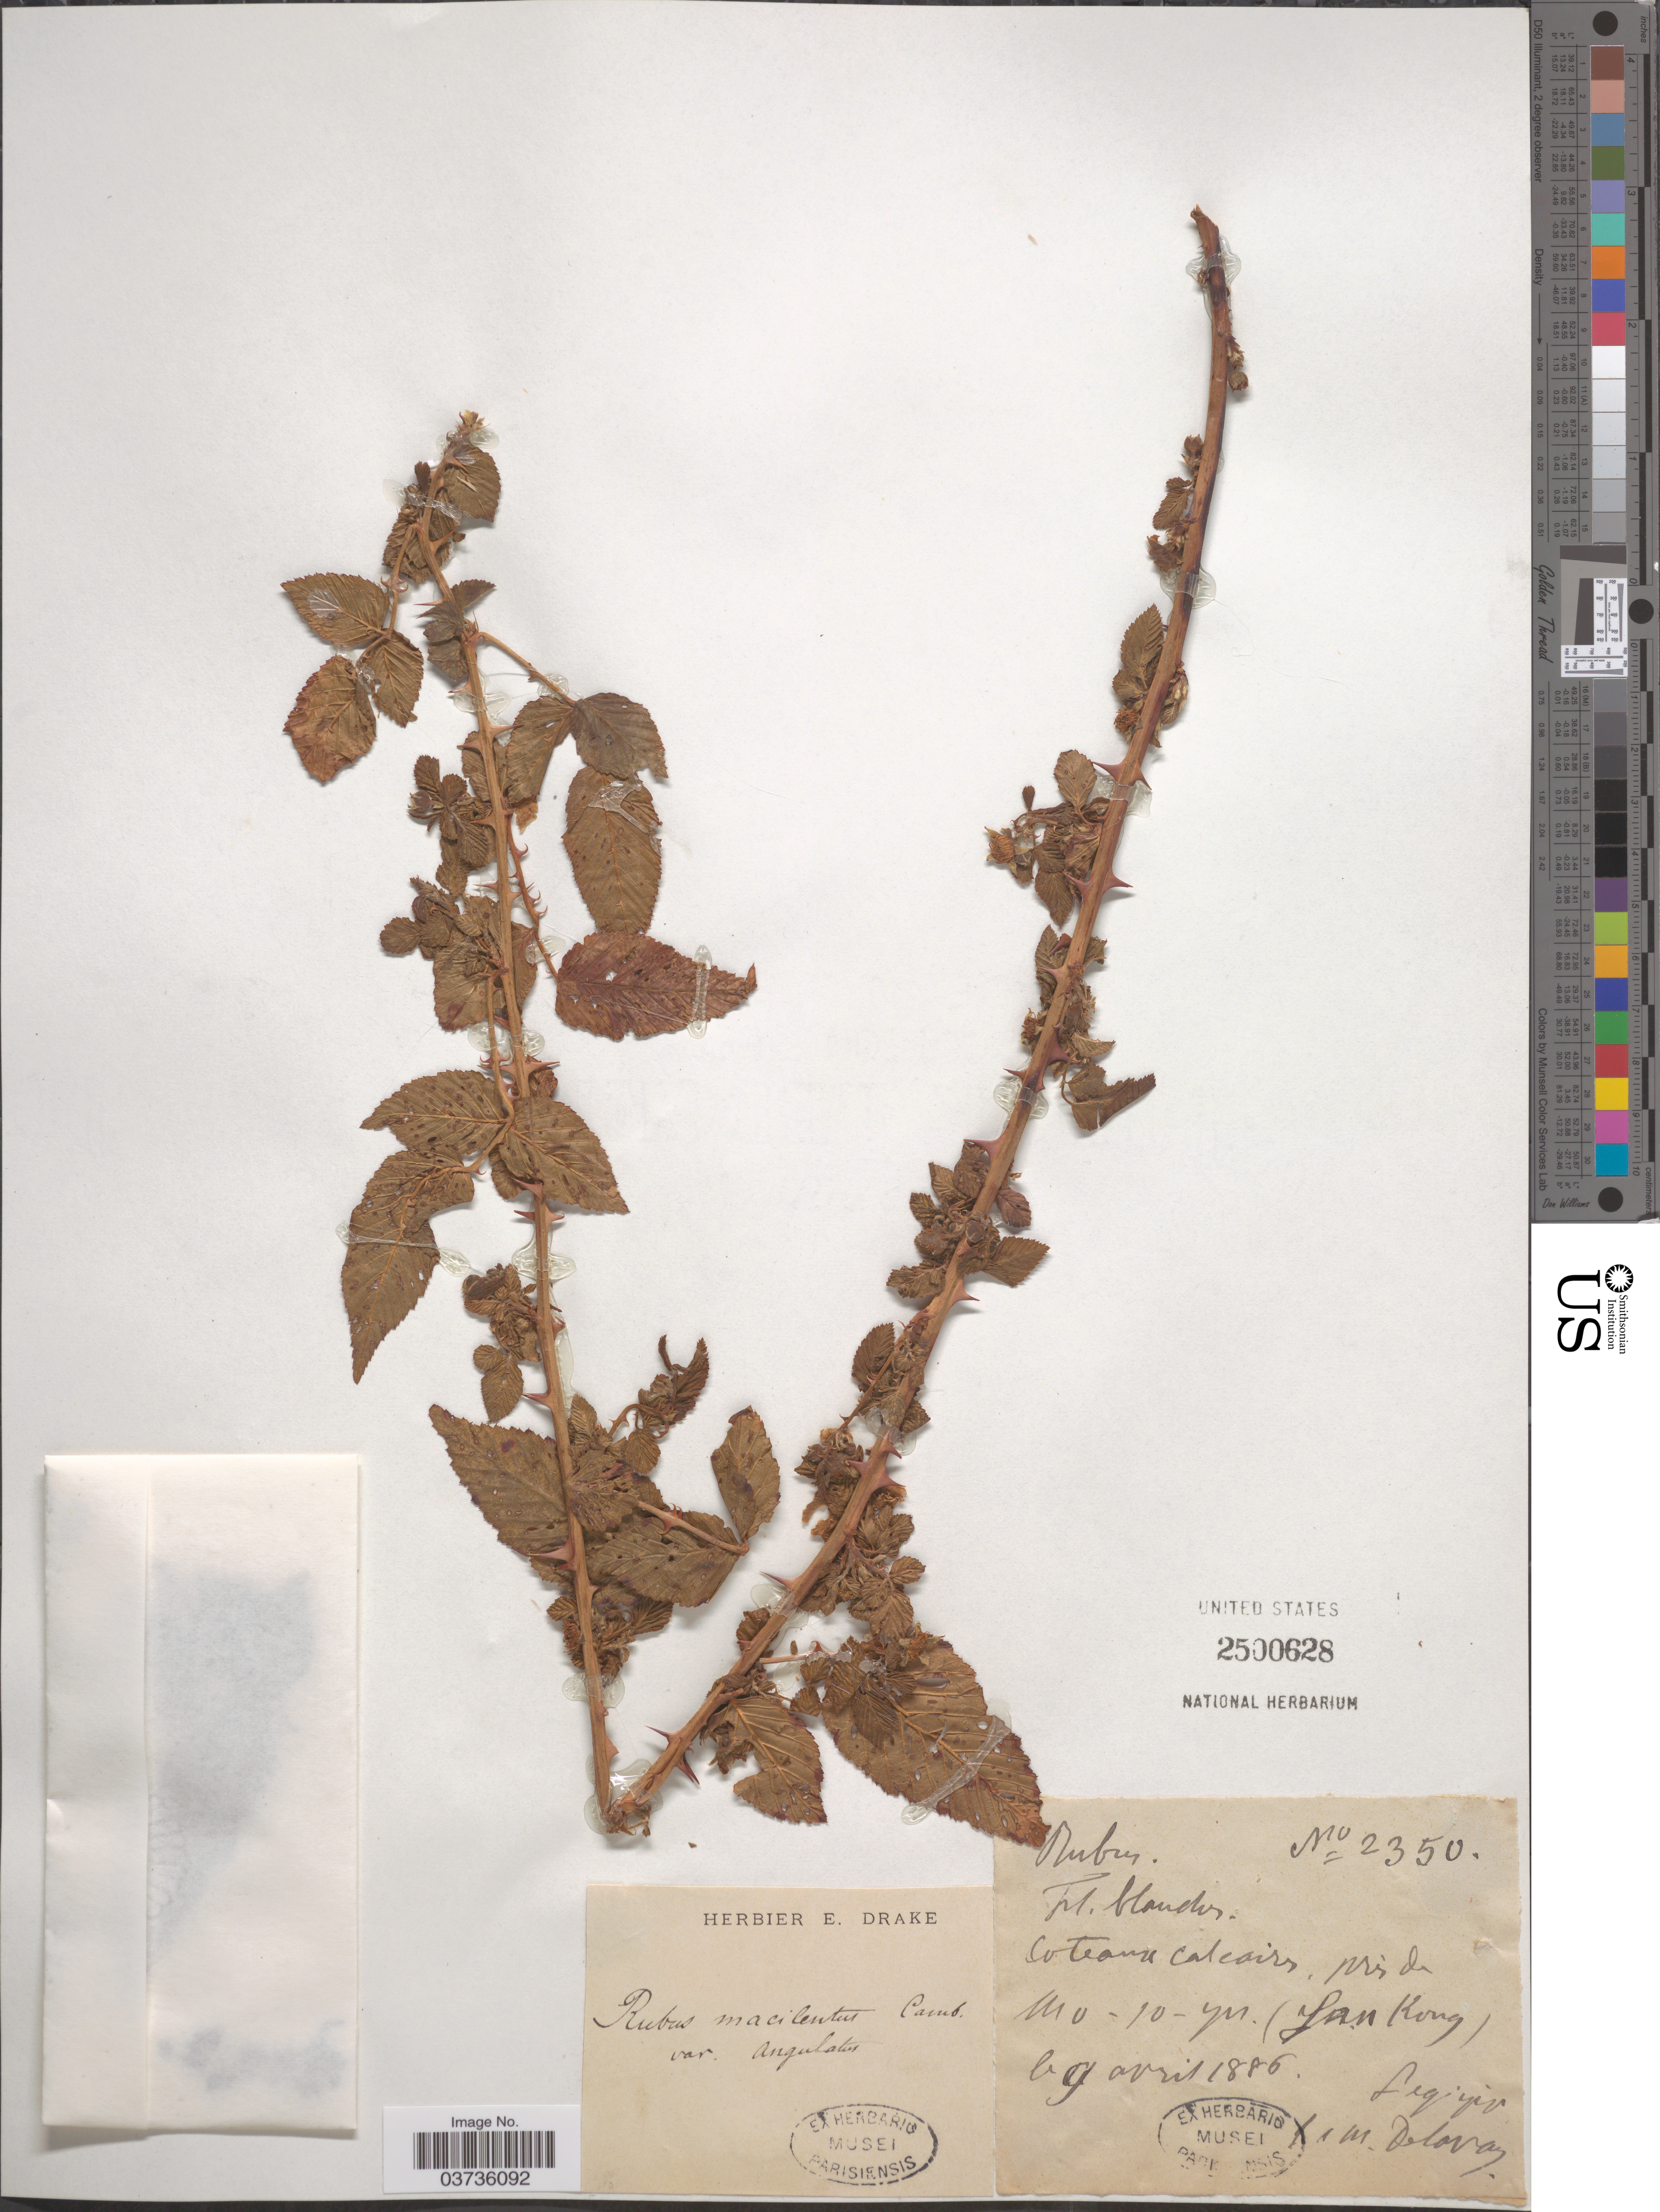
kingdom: Plantae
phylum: Tracheophyta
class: Magnoliopsida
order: Rosales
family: Rosaceae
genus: Rubus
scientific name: Rubus macilentus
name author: Jacquem. ex Cambess.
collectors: J. Delavay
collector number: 2350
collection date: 1886-04-09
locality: Coteaux calcaires près de Mo-Po-Yu [interpreted]. (Lan Kong) [interpreted].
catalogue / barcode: US 2500628